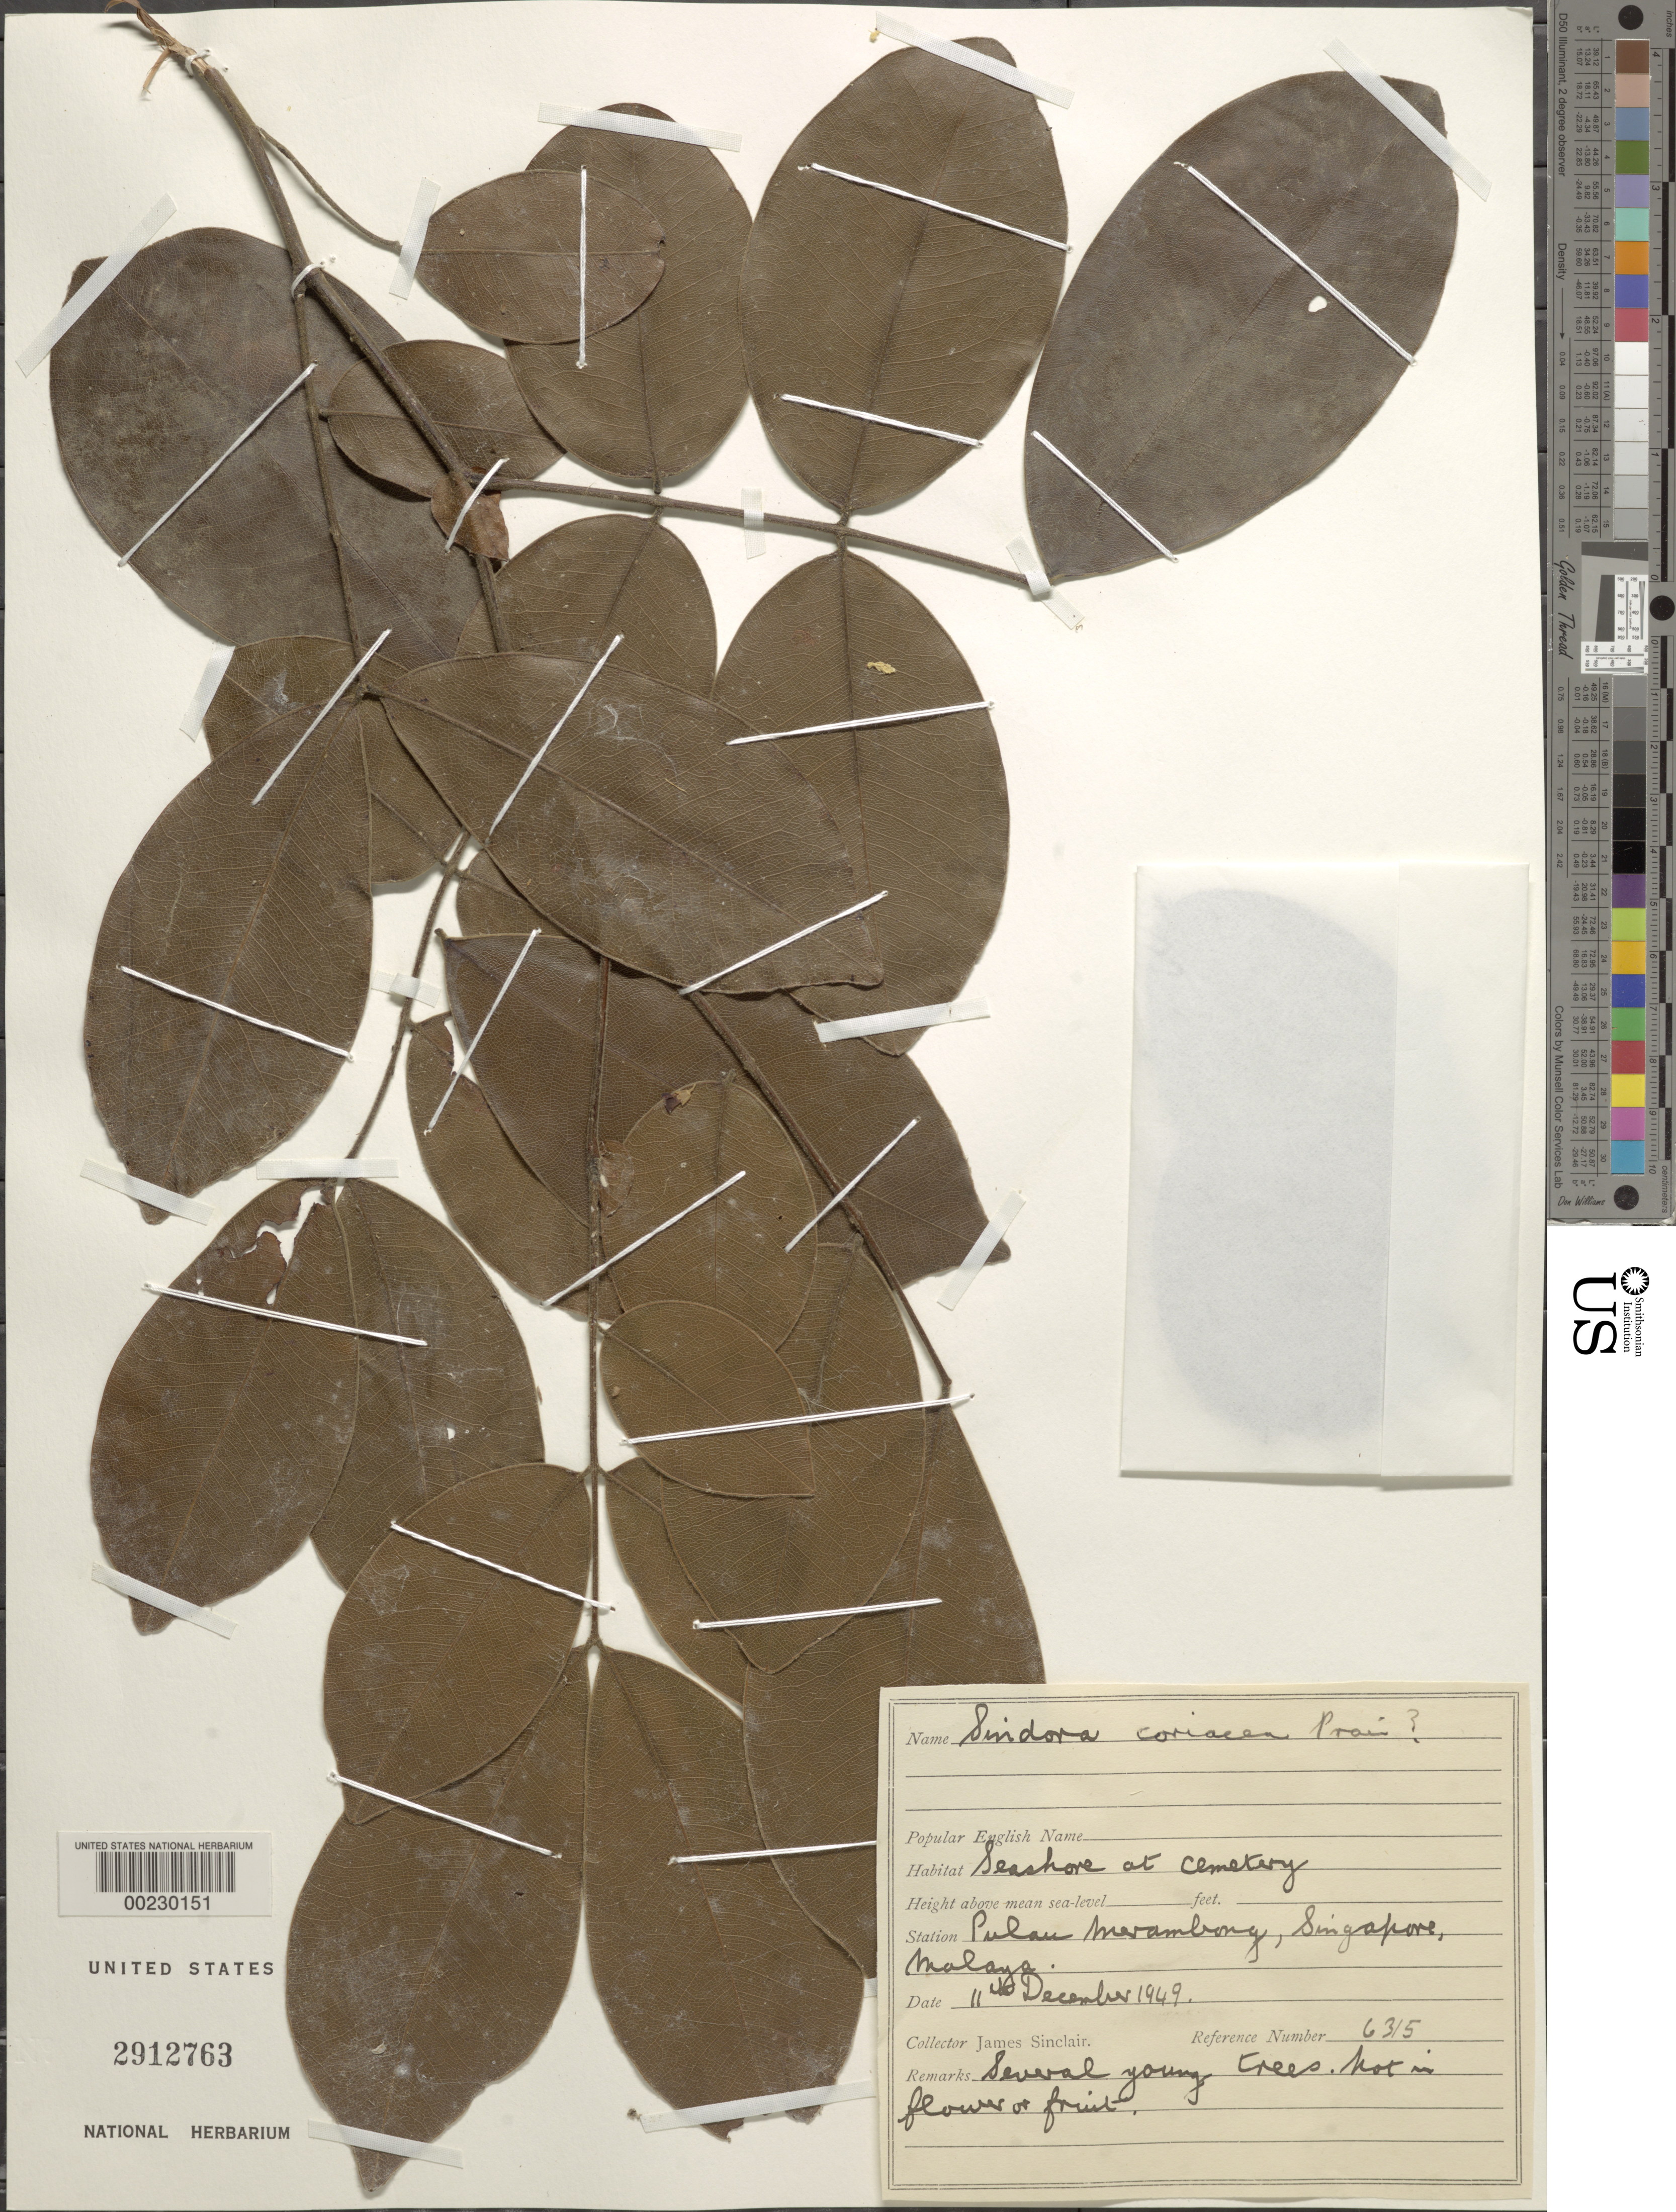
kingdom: Plantae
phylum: Tracheophyta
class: Magnoliopsida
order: Fabales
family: Fabaceae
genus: Sindora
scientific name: Sindora coriacea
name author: (Baker) Prain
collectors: J. Sinclair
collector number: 6315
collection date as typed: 11 Dec 1949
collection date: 1949-12-11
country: Malaysia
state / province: Johor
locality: Pulau merambong. [= merambong island. country orignally recorded as singapore.] [Malay Peninsula]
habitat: Seashore at cemetery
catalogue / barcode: US 2912763